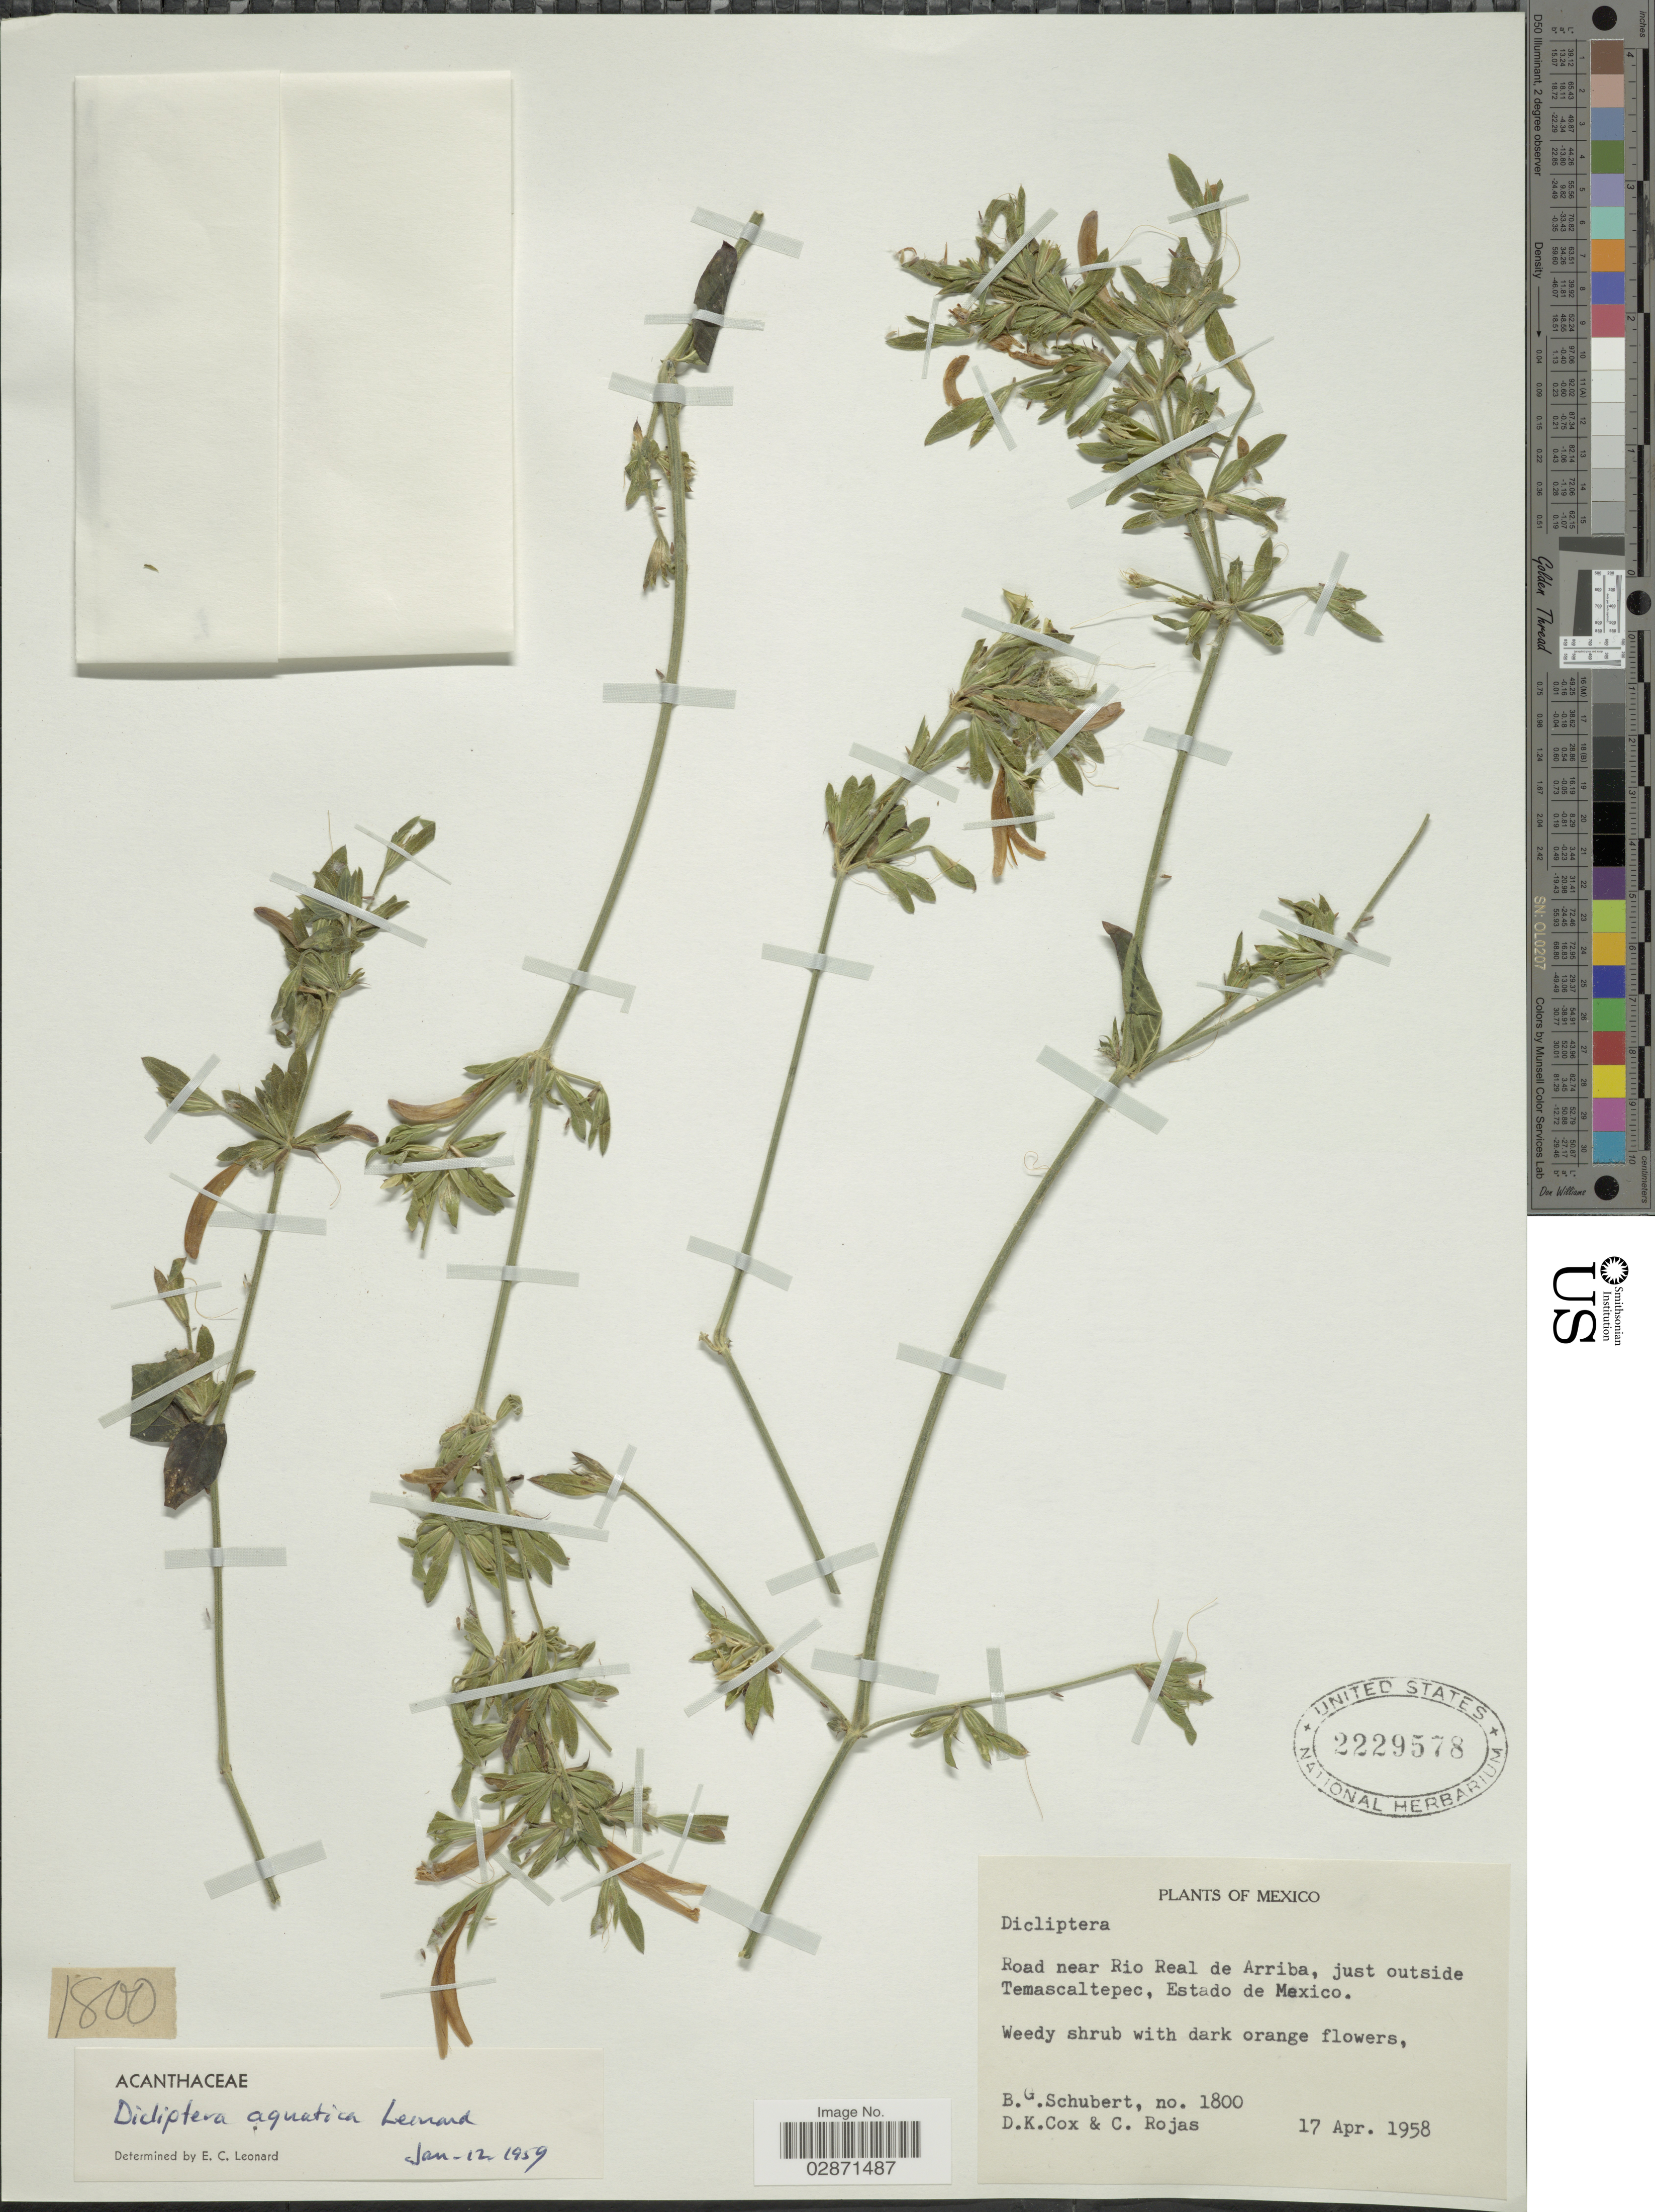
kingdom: Plantae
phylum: Tracheophyta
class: Magnoliopsida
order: Lamiales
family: Acanthaceae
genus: Dicliptera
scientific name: Dicliptera aquatica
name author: Leonard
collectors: B. Schubert, D. Cox & C. Rojas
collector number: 1800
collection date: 1958-04-17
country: Mexico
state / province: México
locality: Road near Rio Real de Arriba, just outside Temascaltepec.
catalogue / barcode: US 2229578